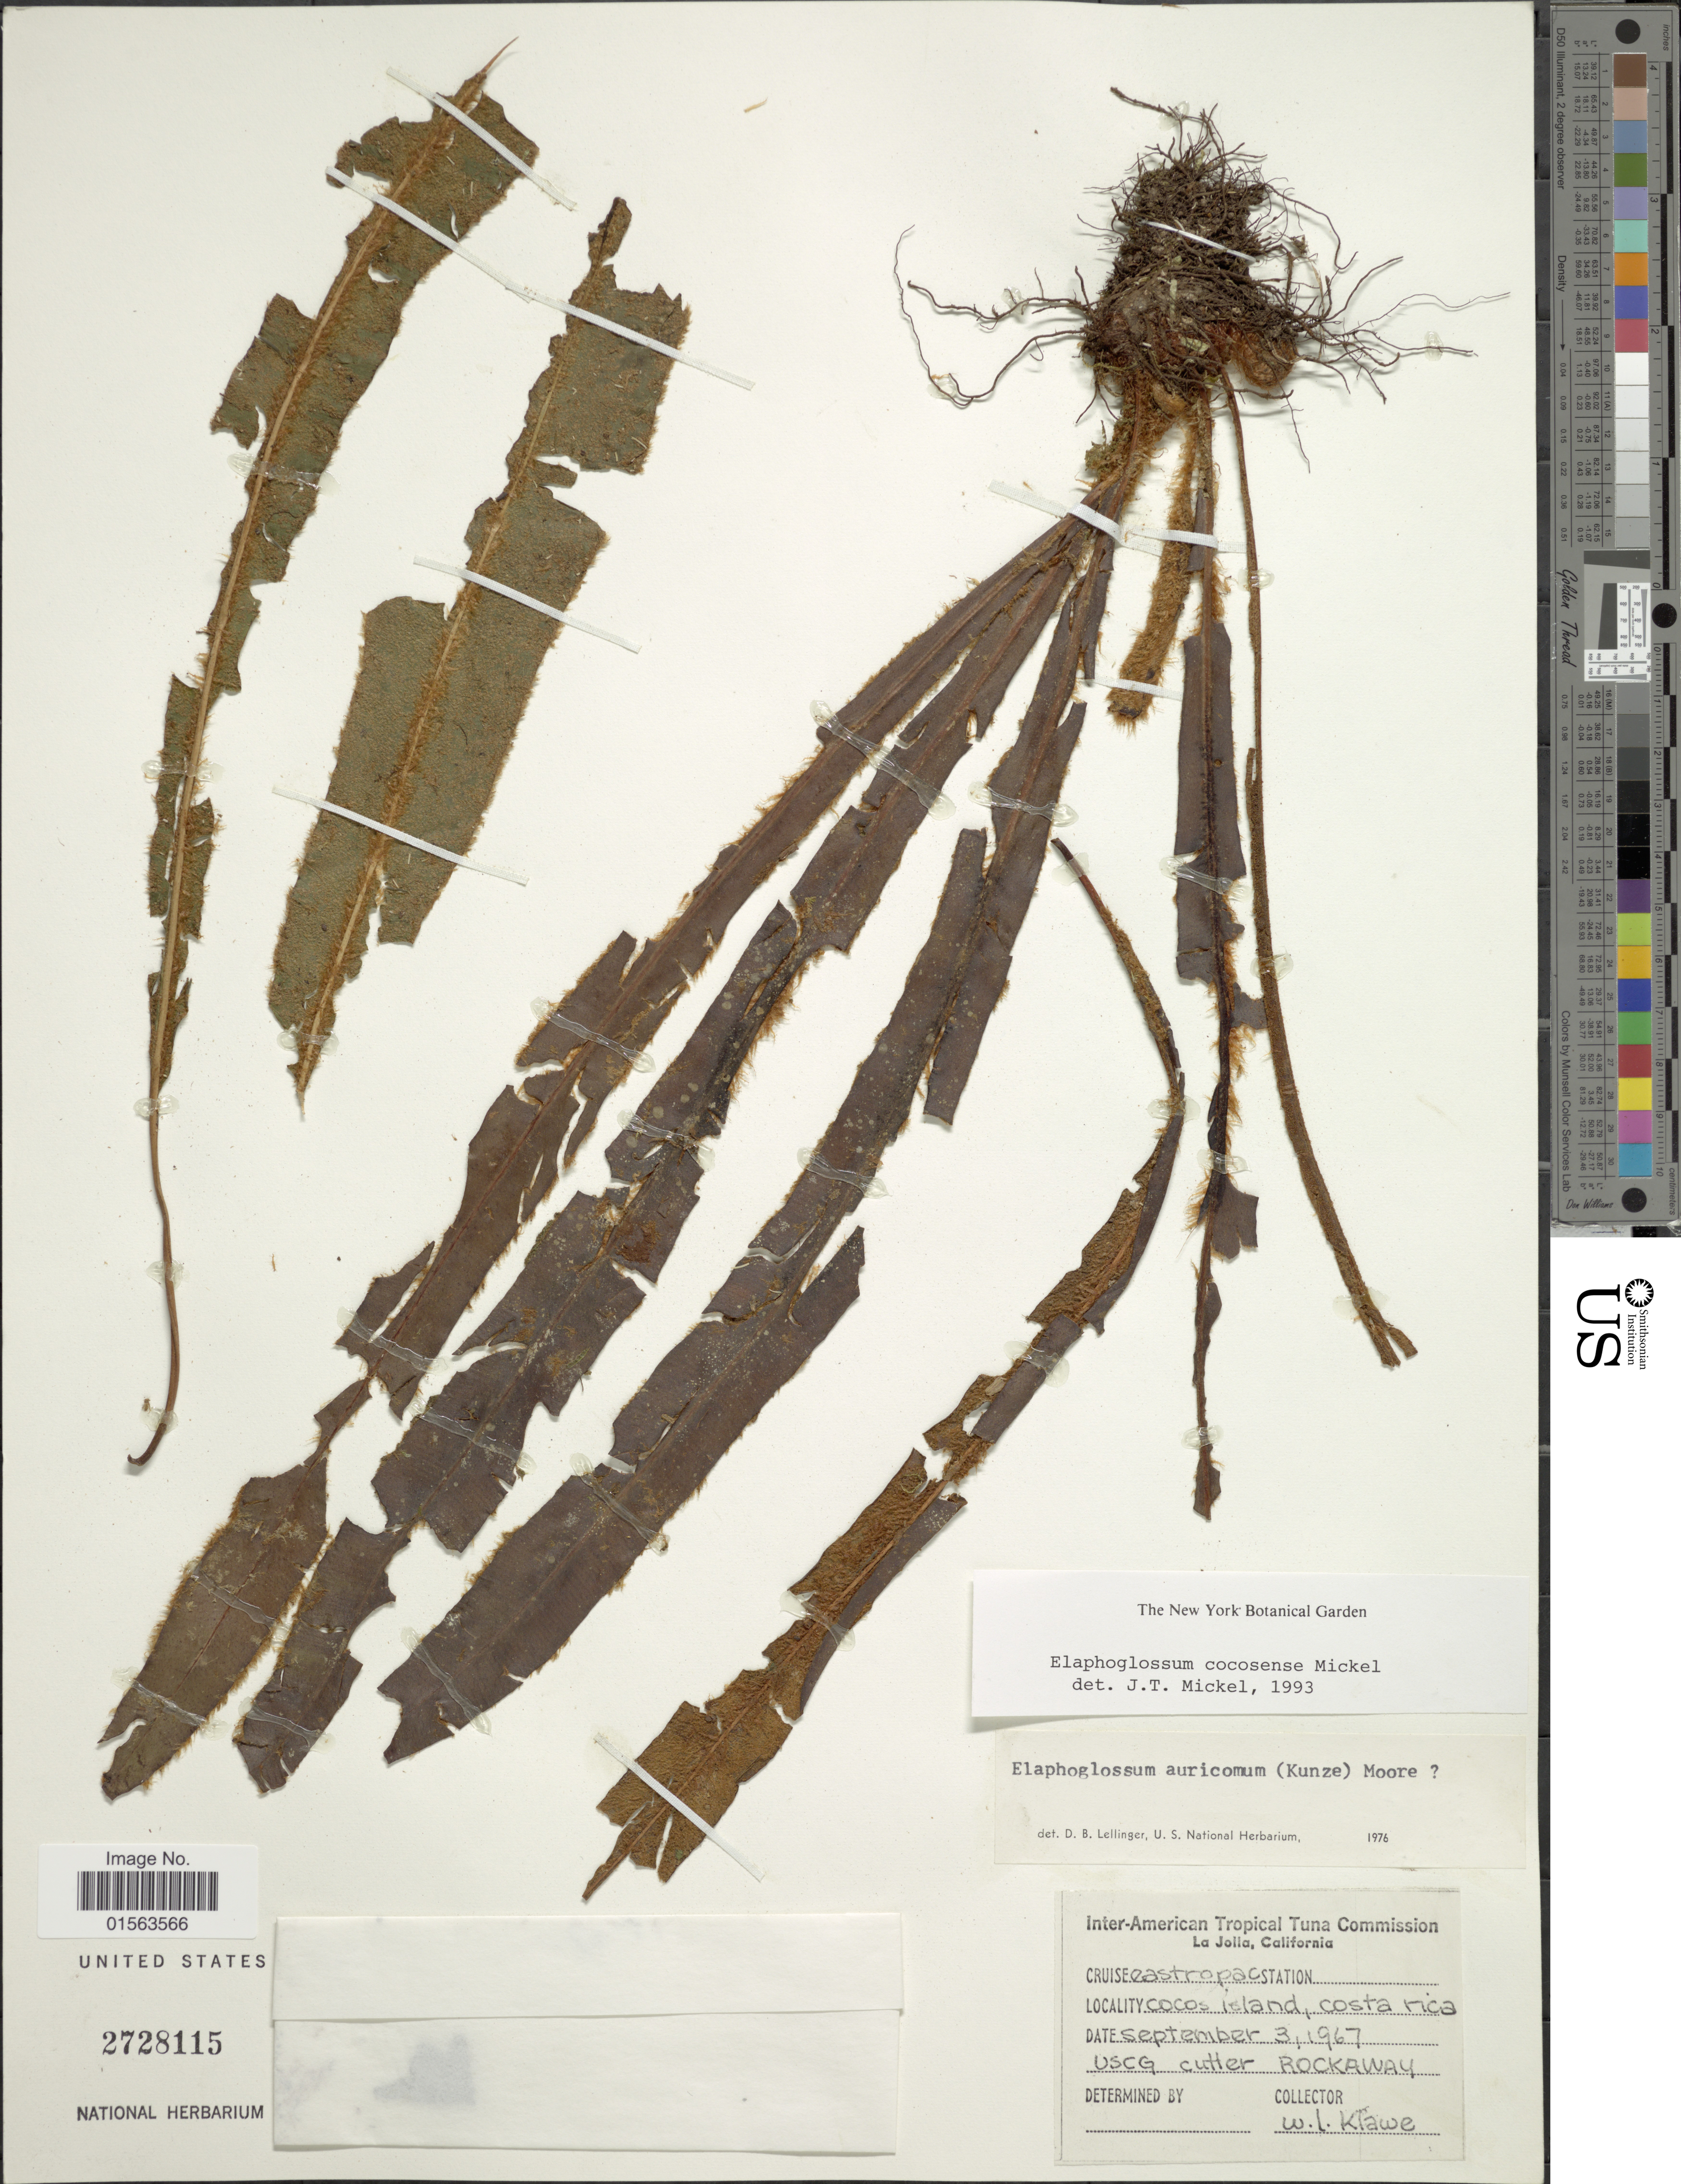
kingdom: Plantae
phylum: Tracheophyta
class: Polypodiopsida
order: Polypodiales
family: Dryopteridaceae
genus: Elaphoglossum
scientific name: Elaphoglossum cocosense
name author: Mickel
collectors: W. Klawe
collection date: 1967-09-03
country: Costa Rica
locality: Cocos Island, Costa Rica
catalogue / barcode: US 2728115